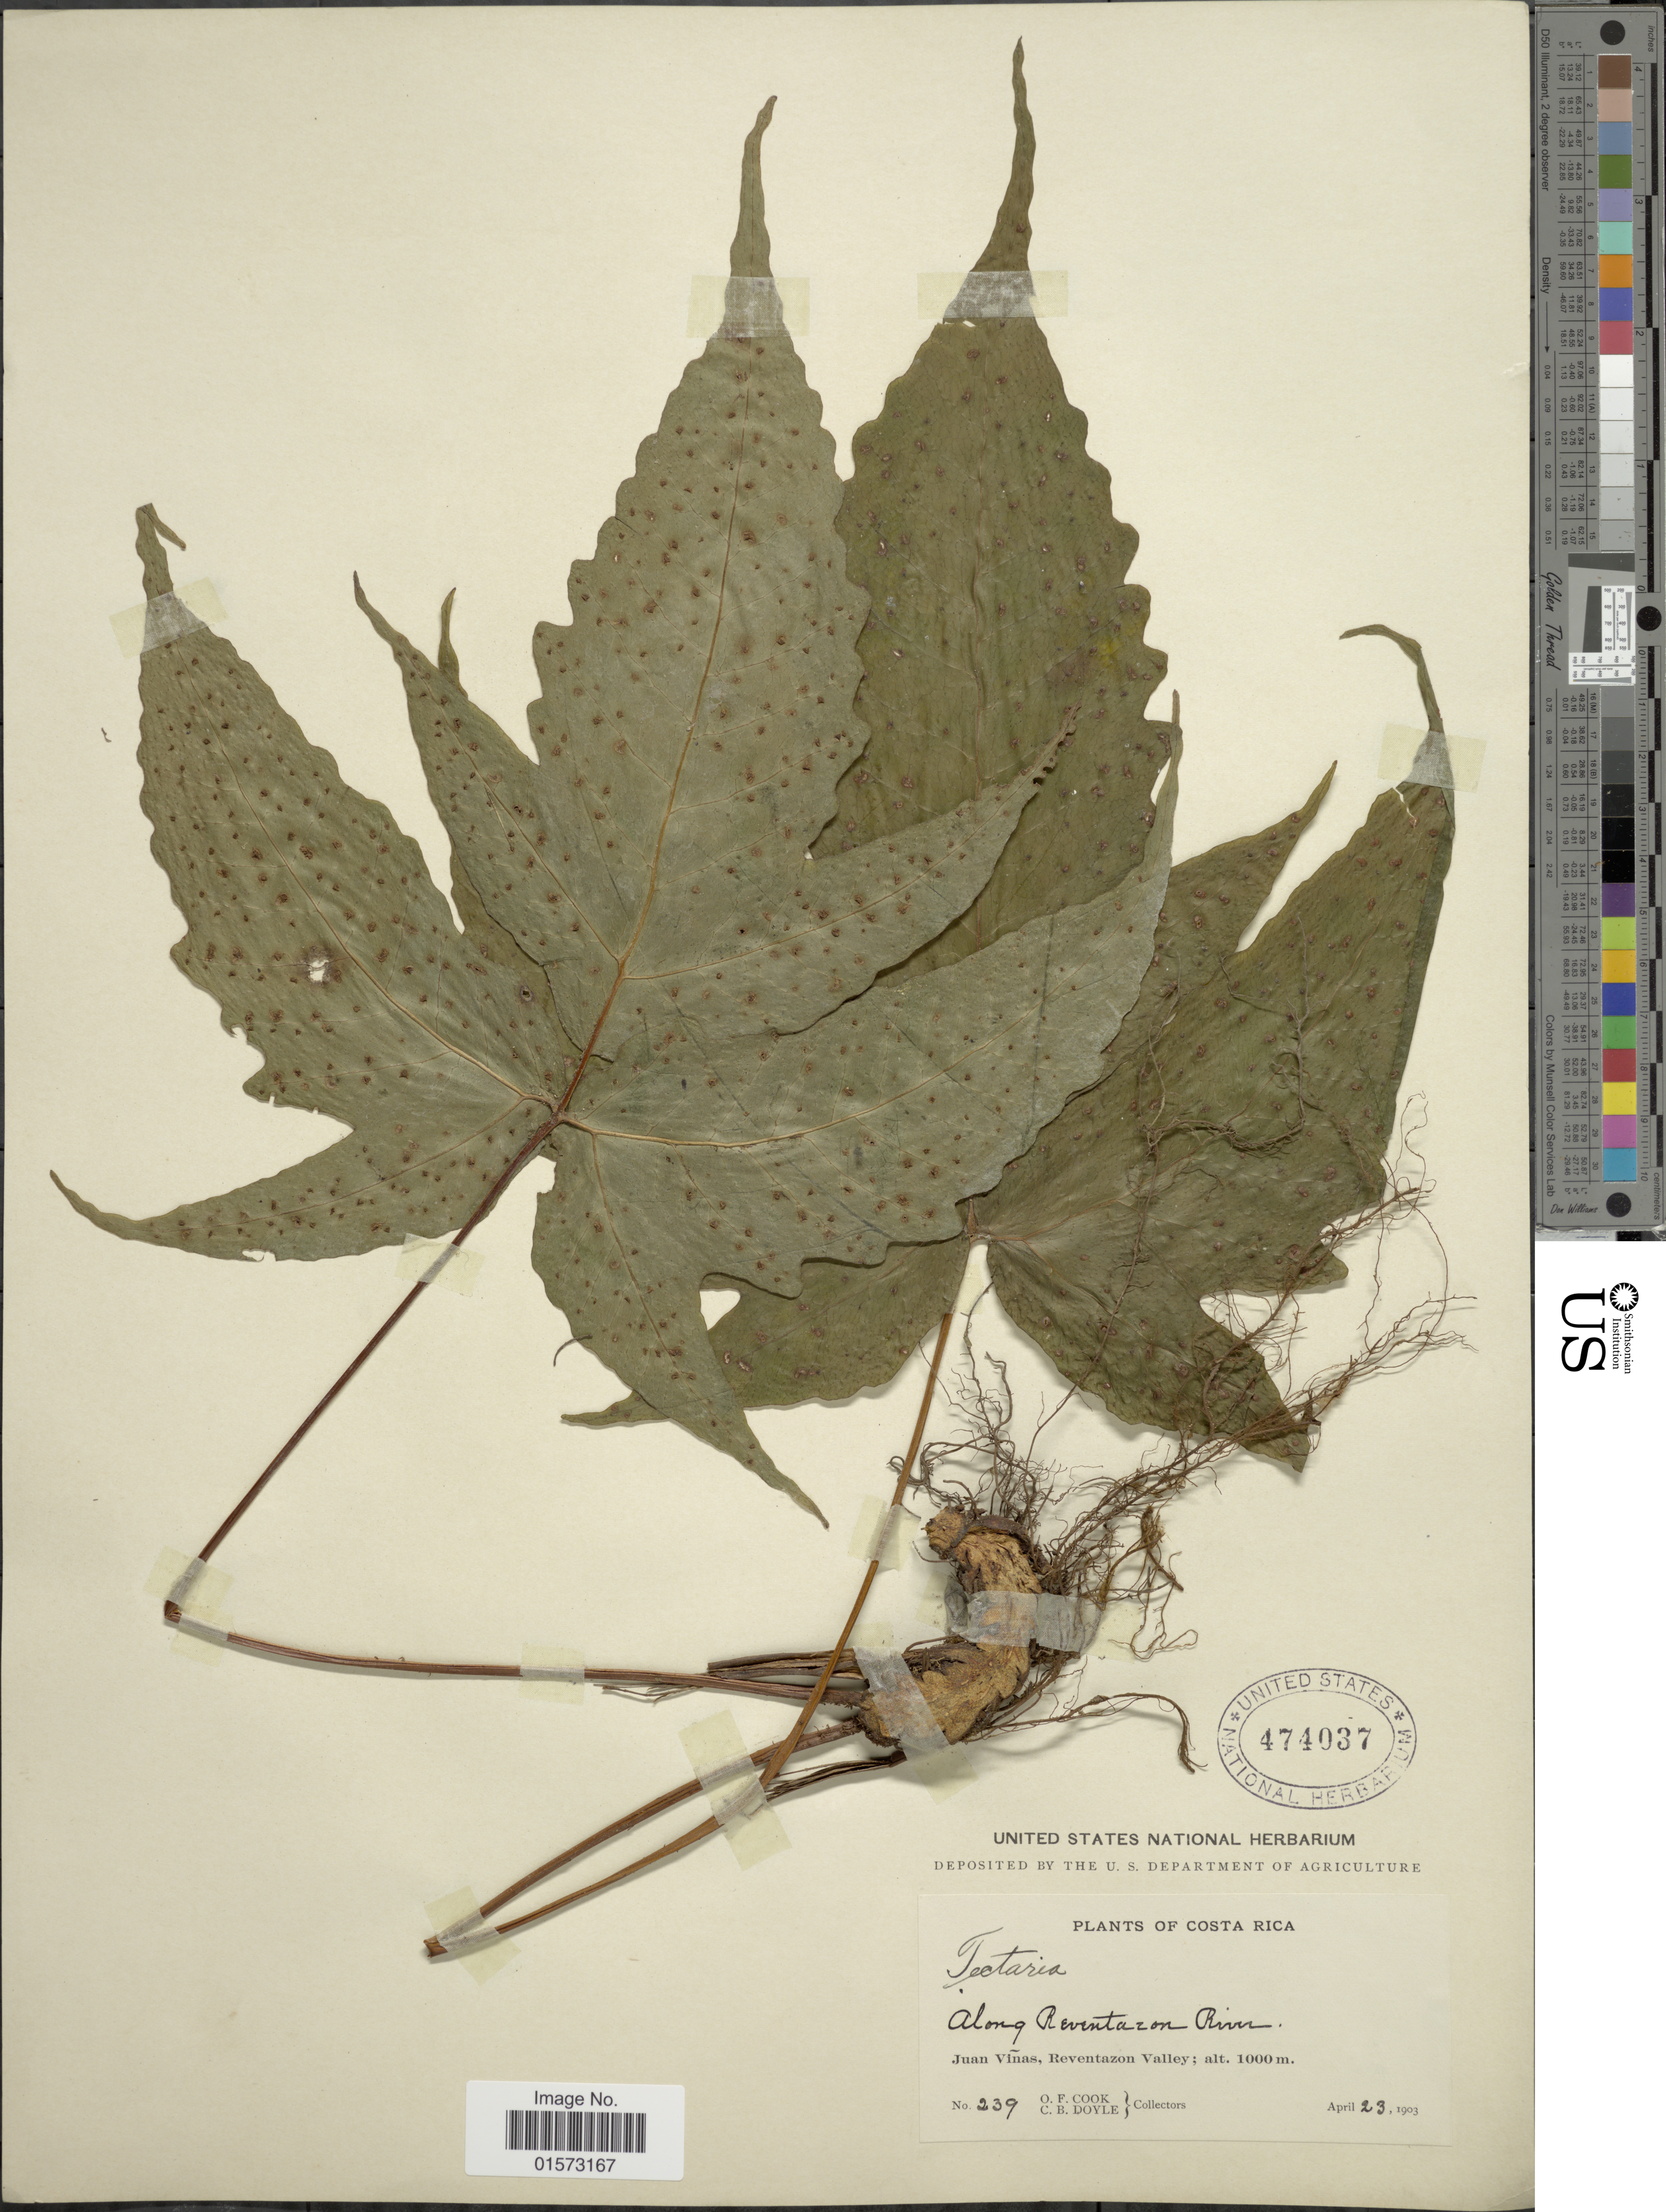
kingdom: Plantae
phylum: Tracheophyta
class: Polypodiopsida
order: Polypodiales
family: Tectariaceae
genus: Tectaria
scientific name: Tectaria heracleifolia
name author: (Willd.) Underw.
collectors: O. F. Cook & C. Doyle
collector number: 239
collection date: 1903-04-23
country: Costa Rica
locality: Juan Vinas, Reventazon Valley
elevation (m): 1000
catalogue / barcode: US 474037